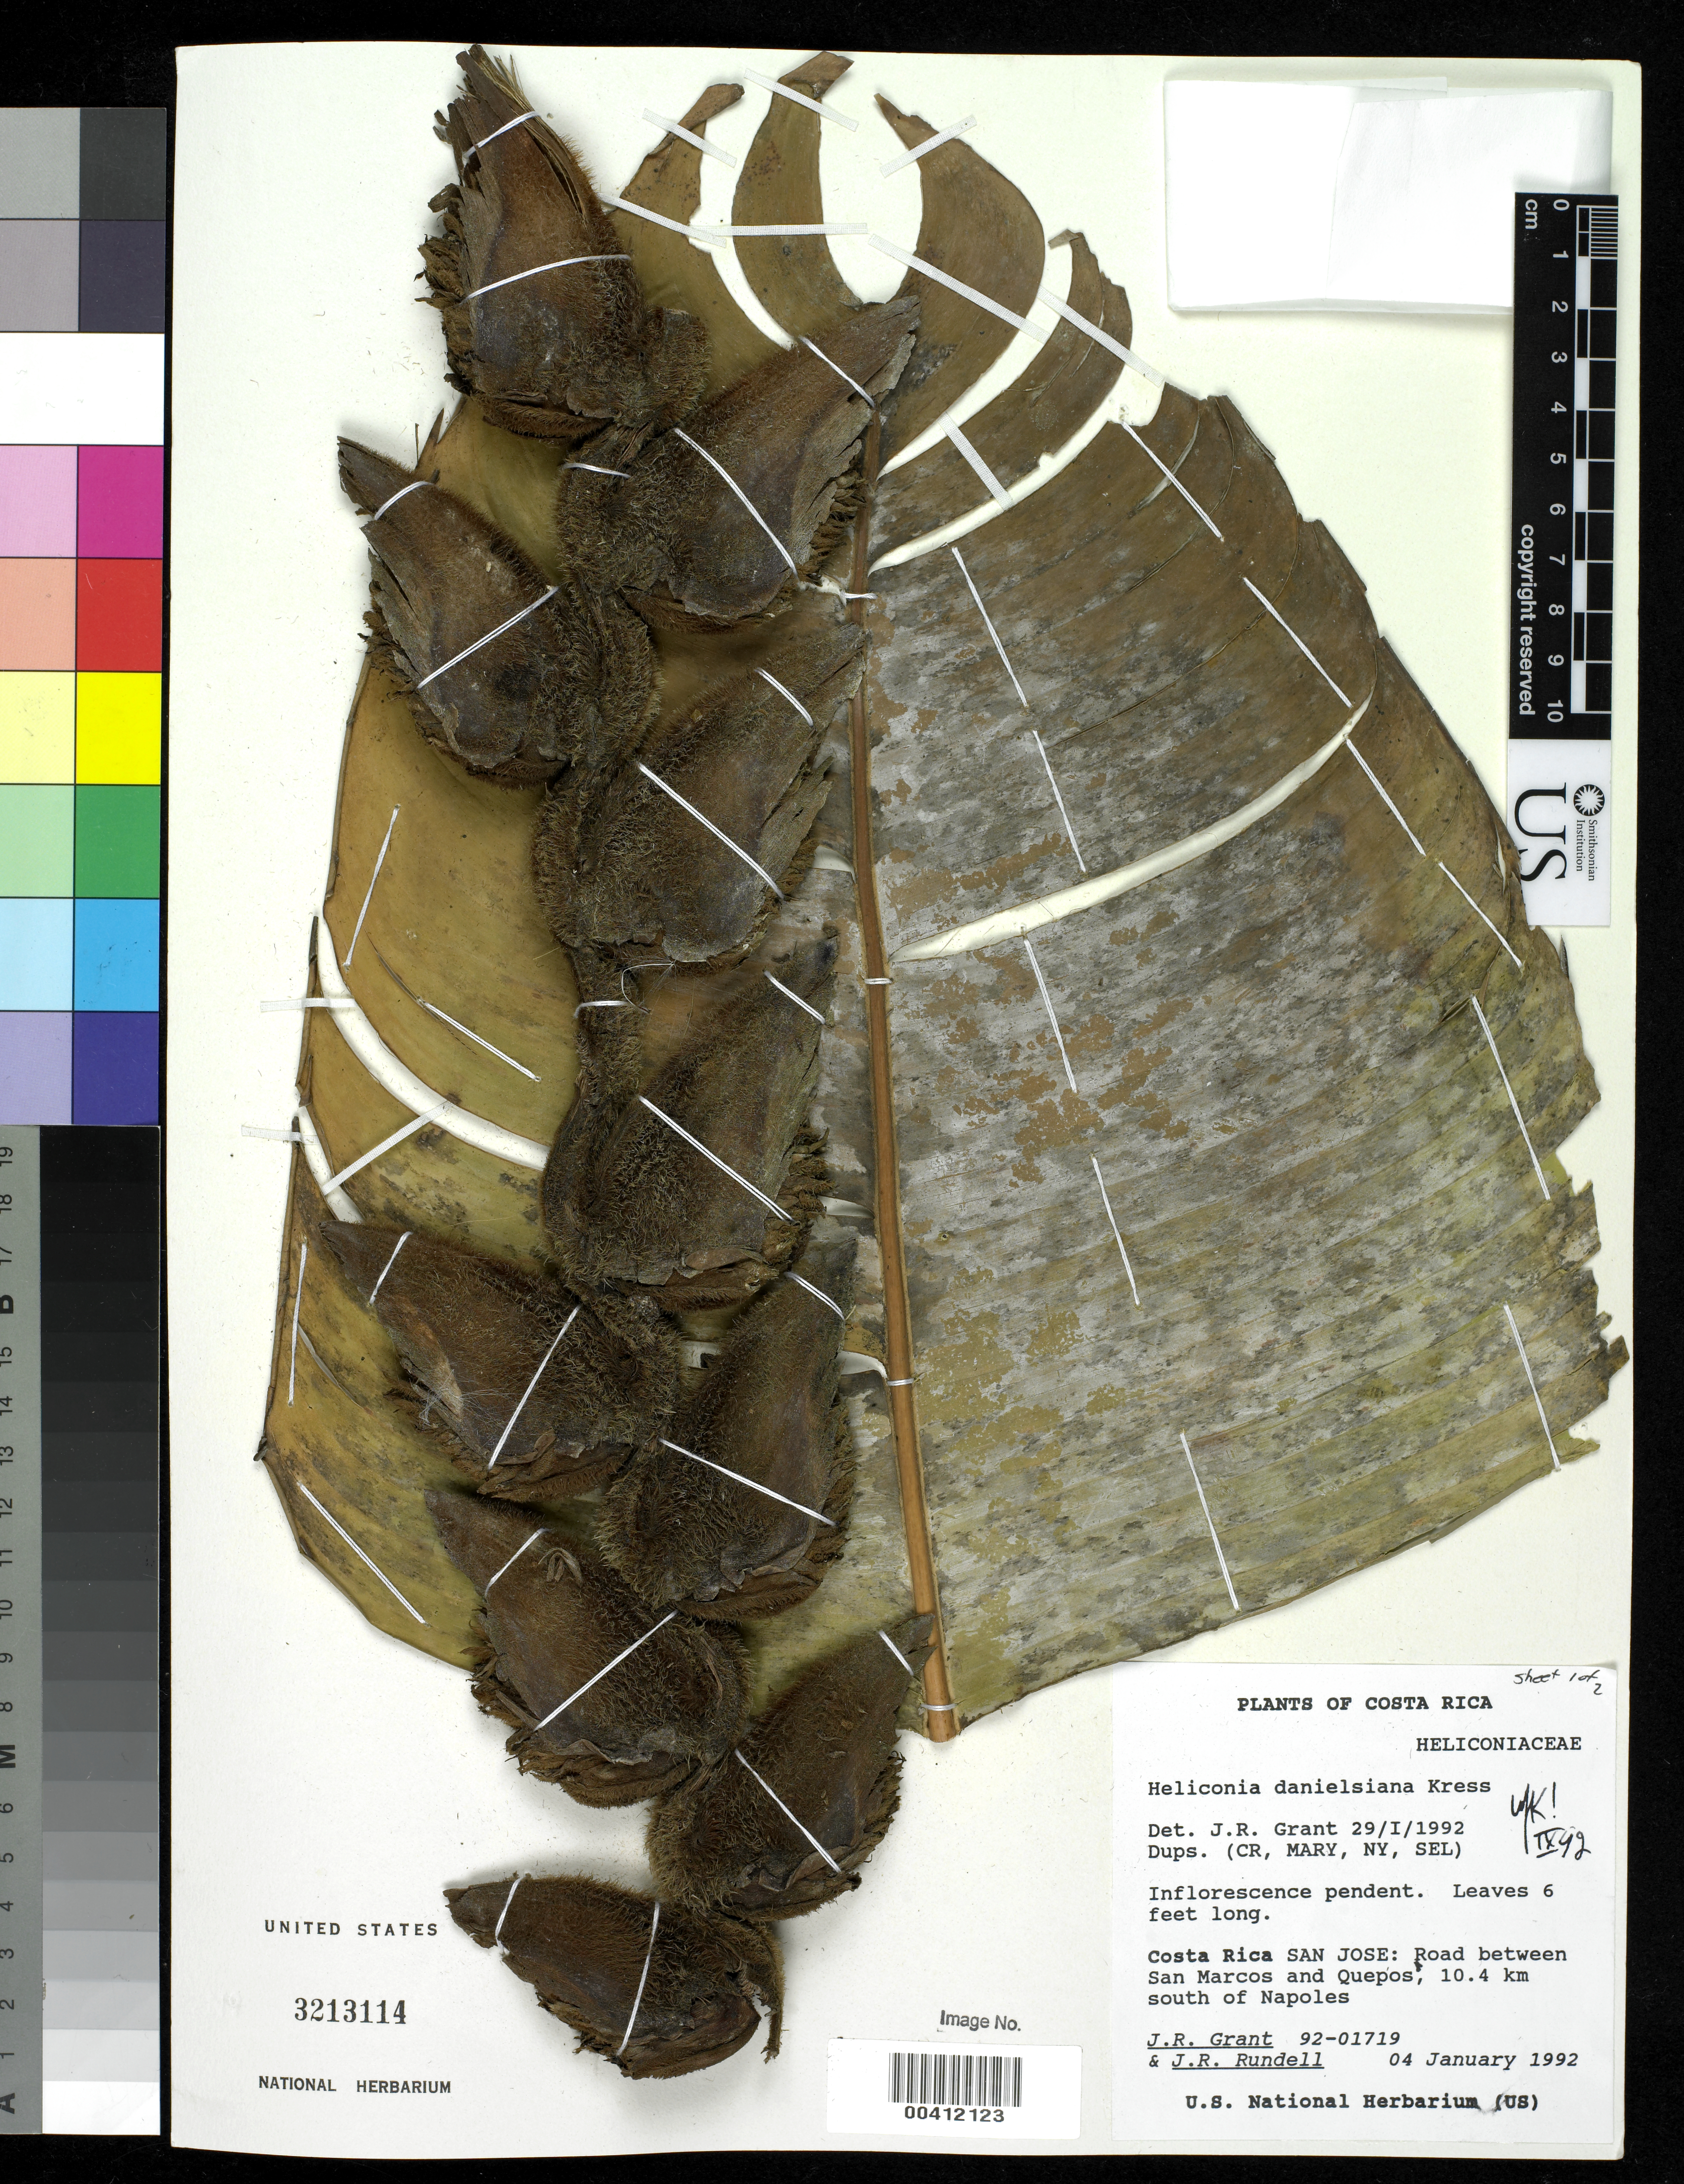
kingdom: Plantae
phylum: Tracheophyta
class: Liliopsida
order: Zingiberales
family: Heliconiaceae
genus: Heliconia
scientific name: Heliconia danielsiana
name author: W.J. Kress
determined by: Kress, W. J., (US), Smithsonian Institution - National Museum of Natural History (UNITED STATES)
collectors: J. R. Grant & J. R. Rundell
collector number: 92-01719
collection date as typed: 04 Jan 1992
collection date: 1992-01-04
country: Costa Rica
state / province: San José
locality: Between san marcos and quepos, 10.4 km s of napoles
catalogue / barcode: US 3213114